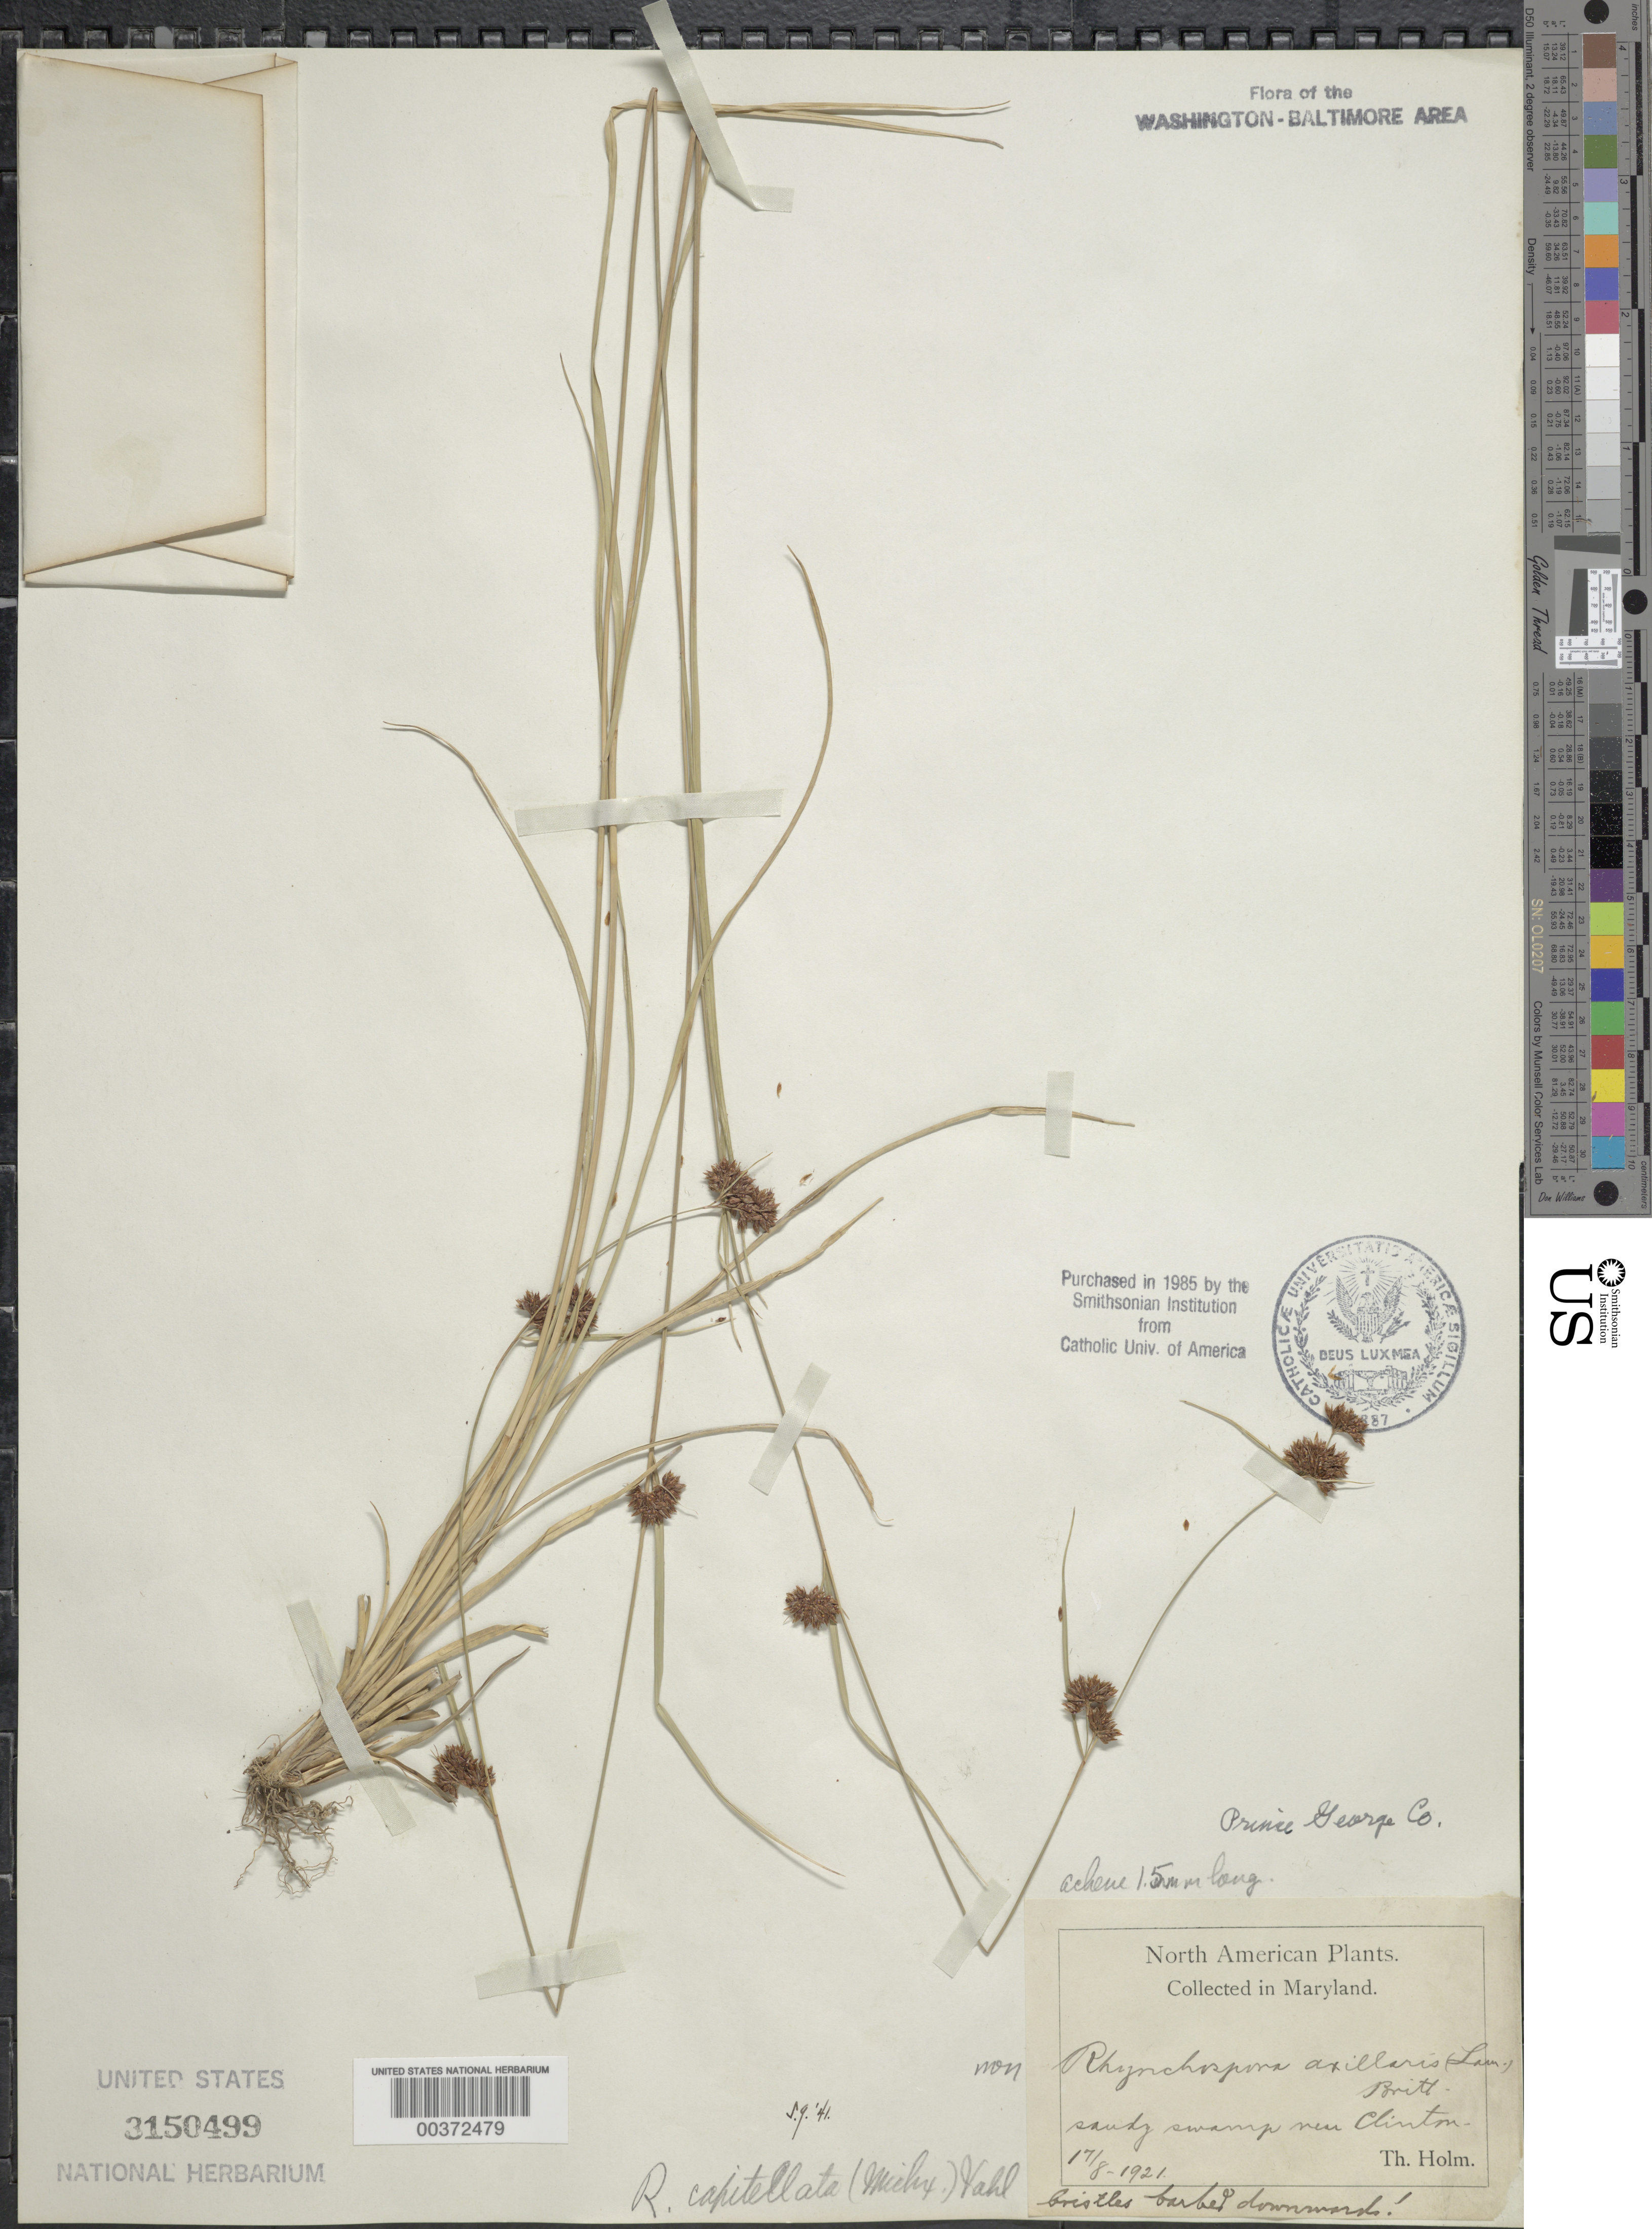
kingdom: Plantae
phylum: Tracheophyta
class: Liliopsida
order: Poales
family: Cyperaceae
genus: Rhynchospora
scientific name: Rhynchospora capitellata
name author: (Michx.) Vahl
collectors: T. Holm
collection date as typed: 17 Aug 1921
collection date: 1921-08-17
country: United States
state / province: Maryland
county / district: Prince George's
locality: Near Clinton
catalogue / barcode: US 3150499